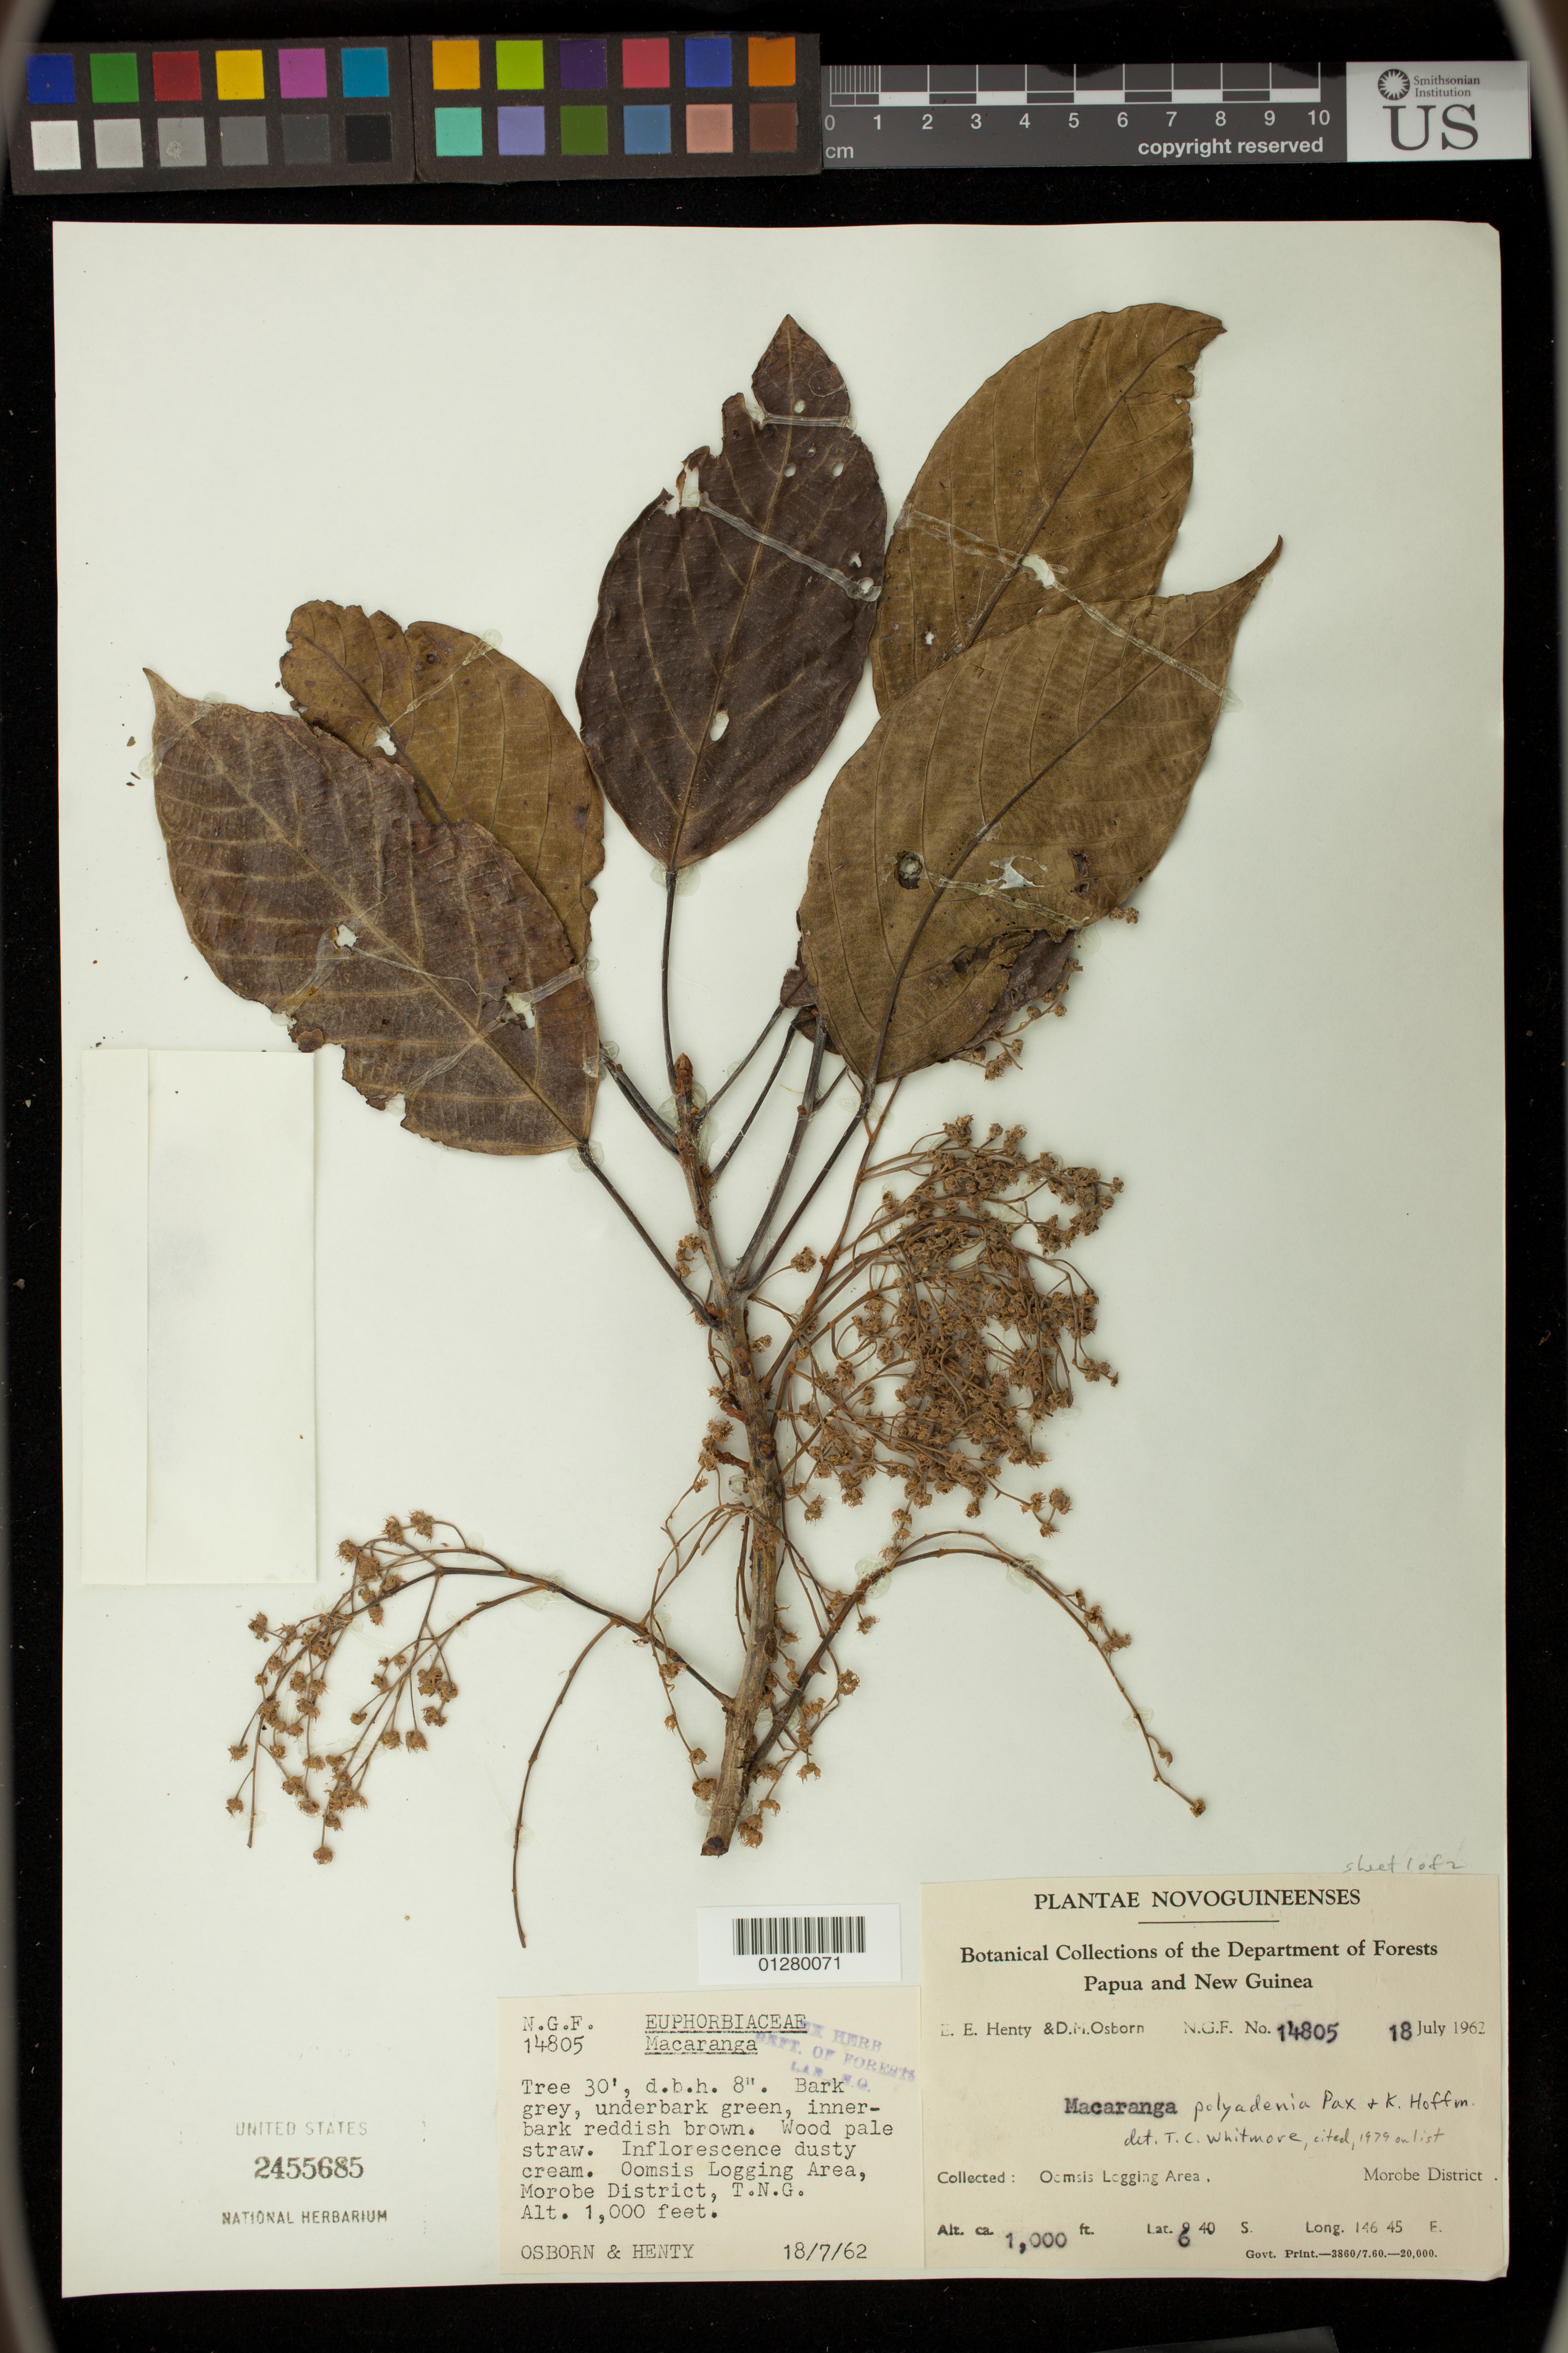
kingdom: Plantae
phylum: Tracheophyta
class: Magnoliopsida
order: Malpighiales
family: Euphorbiaceae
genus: Macaranga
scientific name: Macaranga polyadenia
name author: Pax & K. Hoffm.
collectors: D. Osborn & E. Henty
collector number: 14805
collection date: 1962-07-18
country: Papua New Guinea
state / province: Morobe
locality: Oomsis logging area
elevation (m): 305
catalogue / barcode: US 2455685